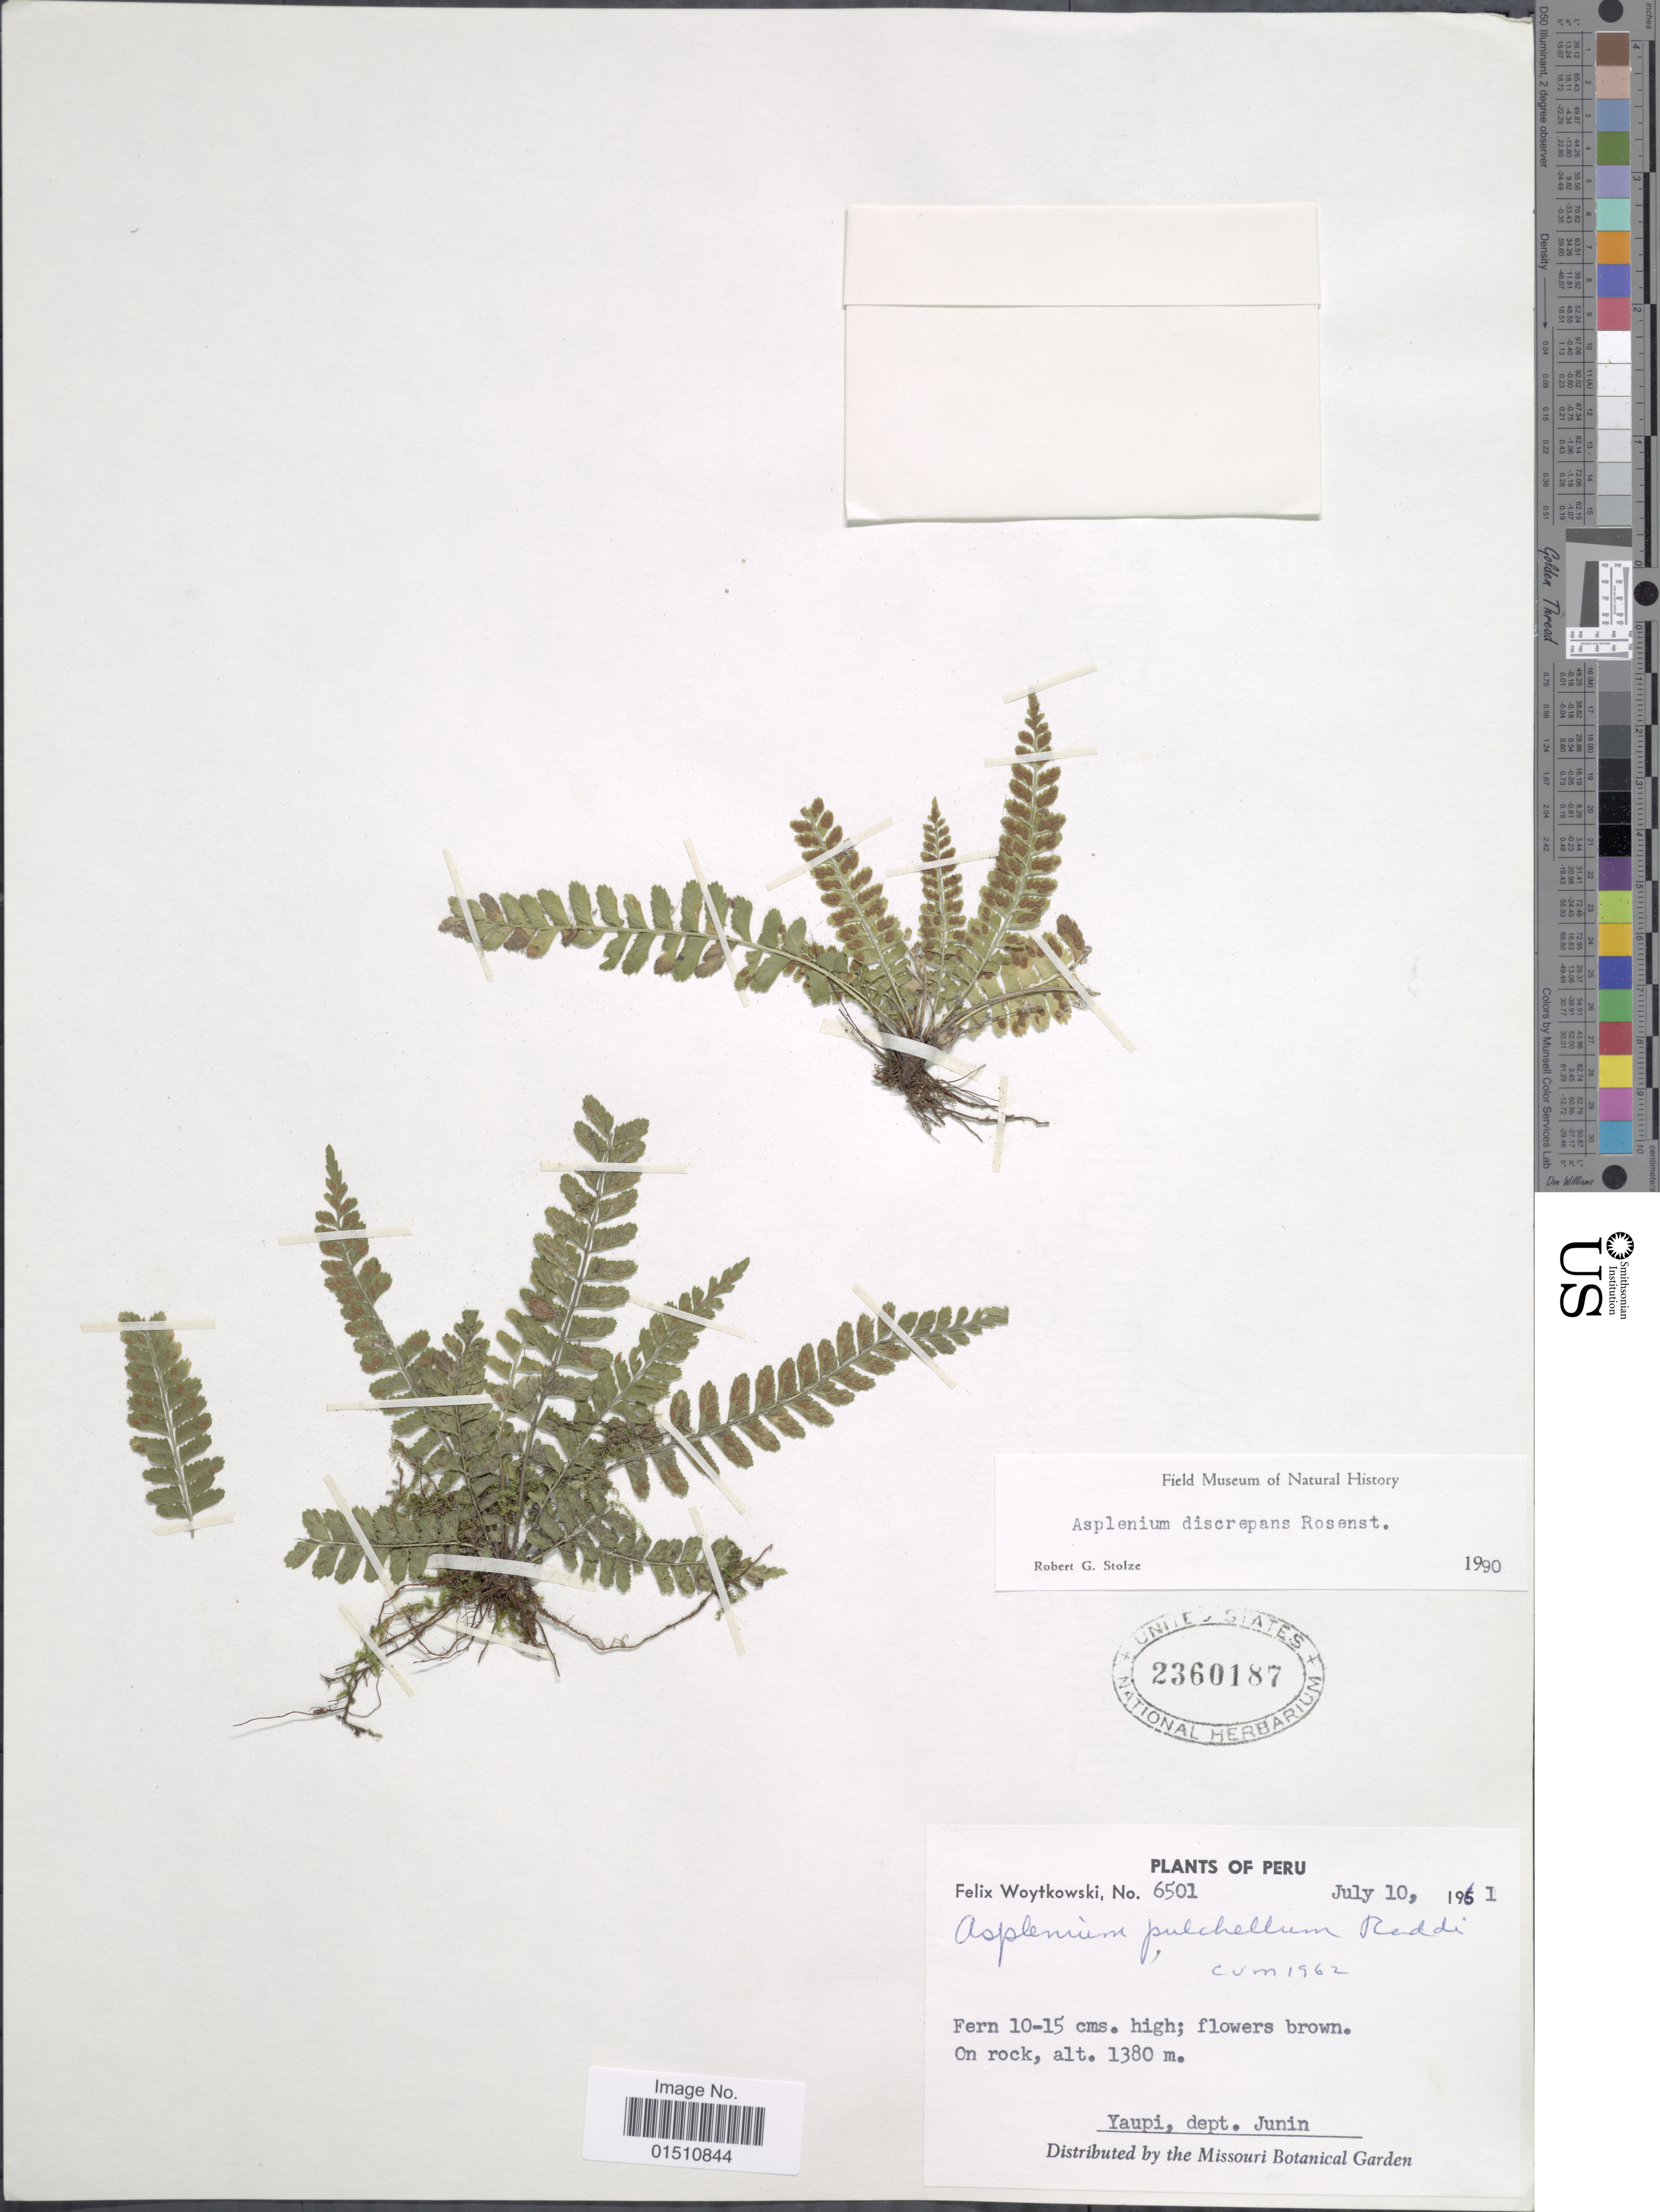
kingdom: Plantae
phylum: Tracheophyta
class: Polypodiopsida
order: Polypodiales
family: Aspleniaceae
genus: Asplenium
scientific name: Asplenium discrepans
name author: Rosenst.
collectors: F. Woytkowski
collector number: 6501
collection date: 1961-07-10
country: Peru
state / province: Junín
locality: Peru, Yaupi, dept. Junin.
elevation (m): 1380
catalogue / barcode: US 2360187